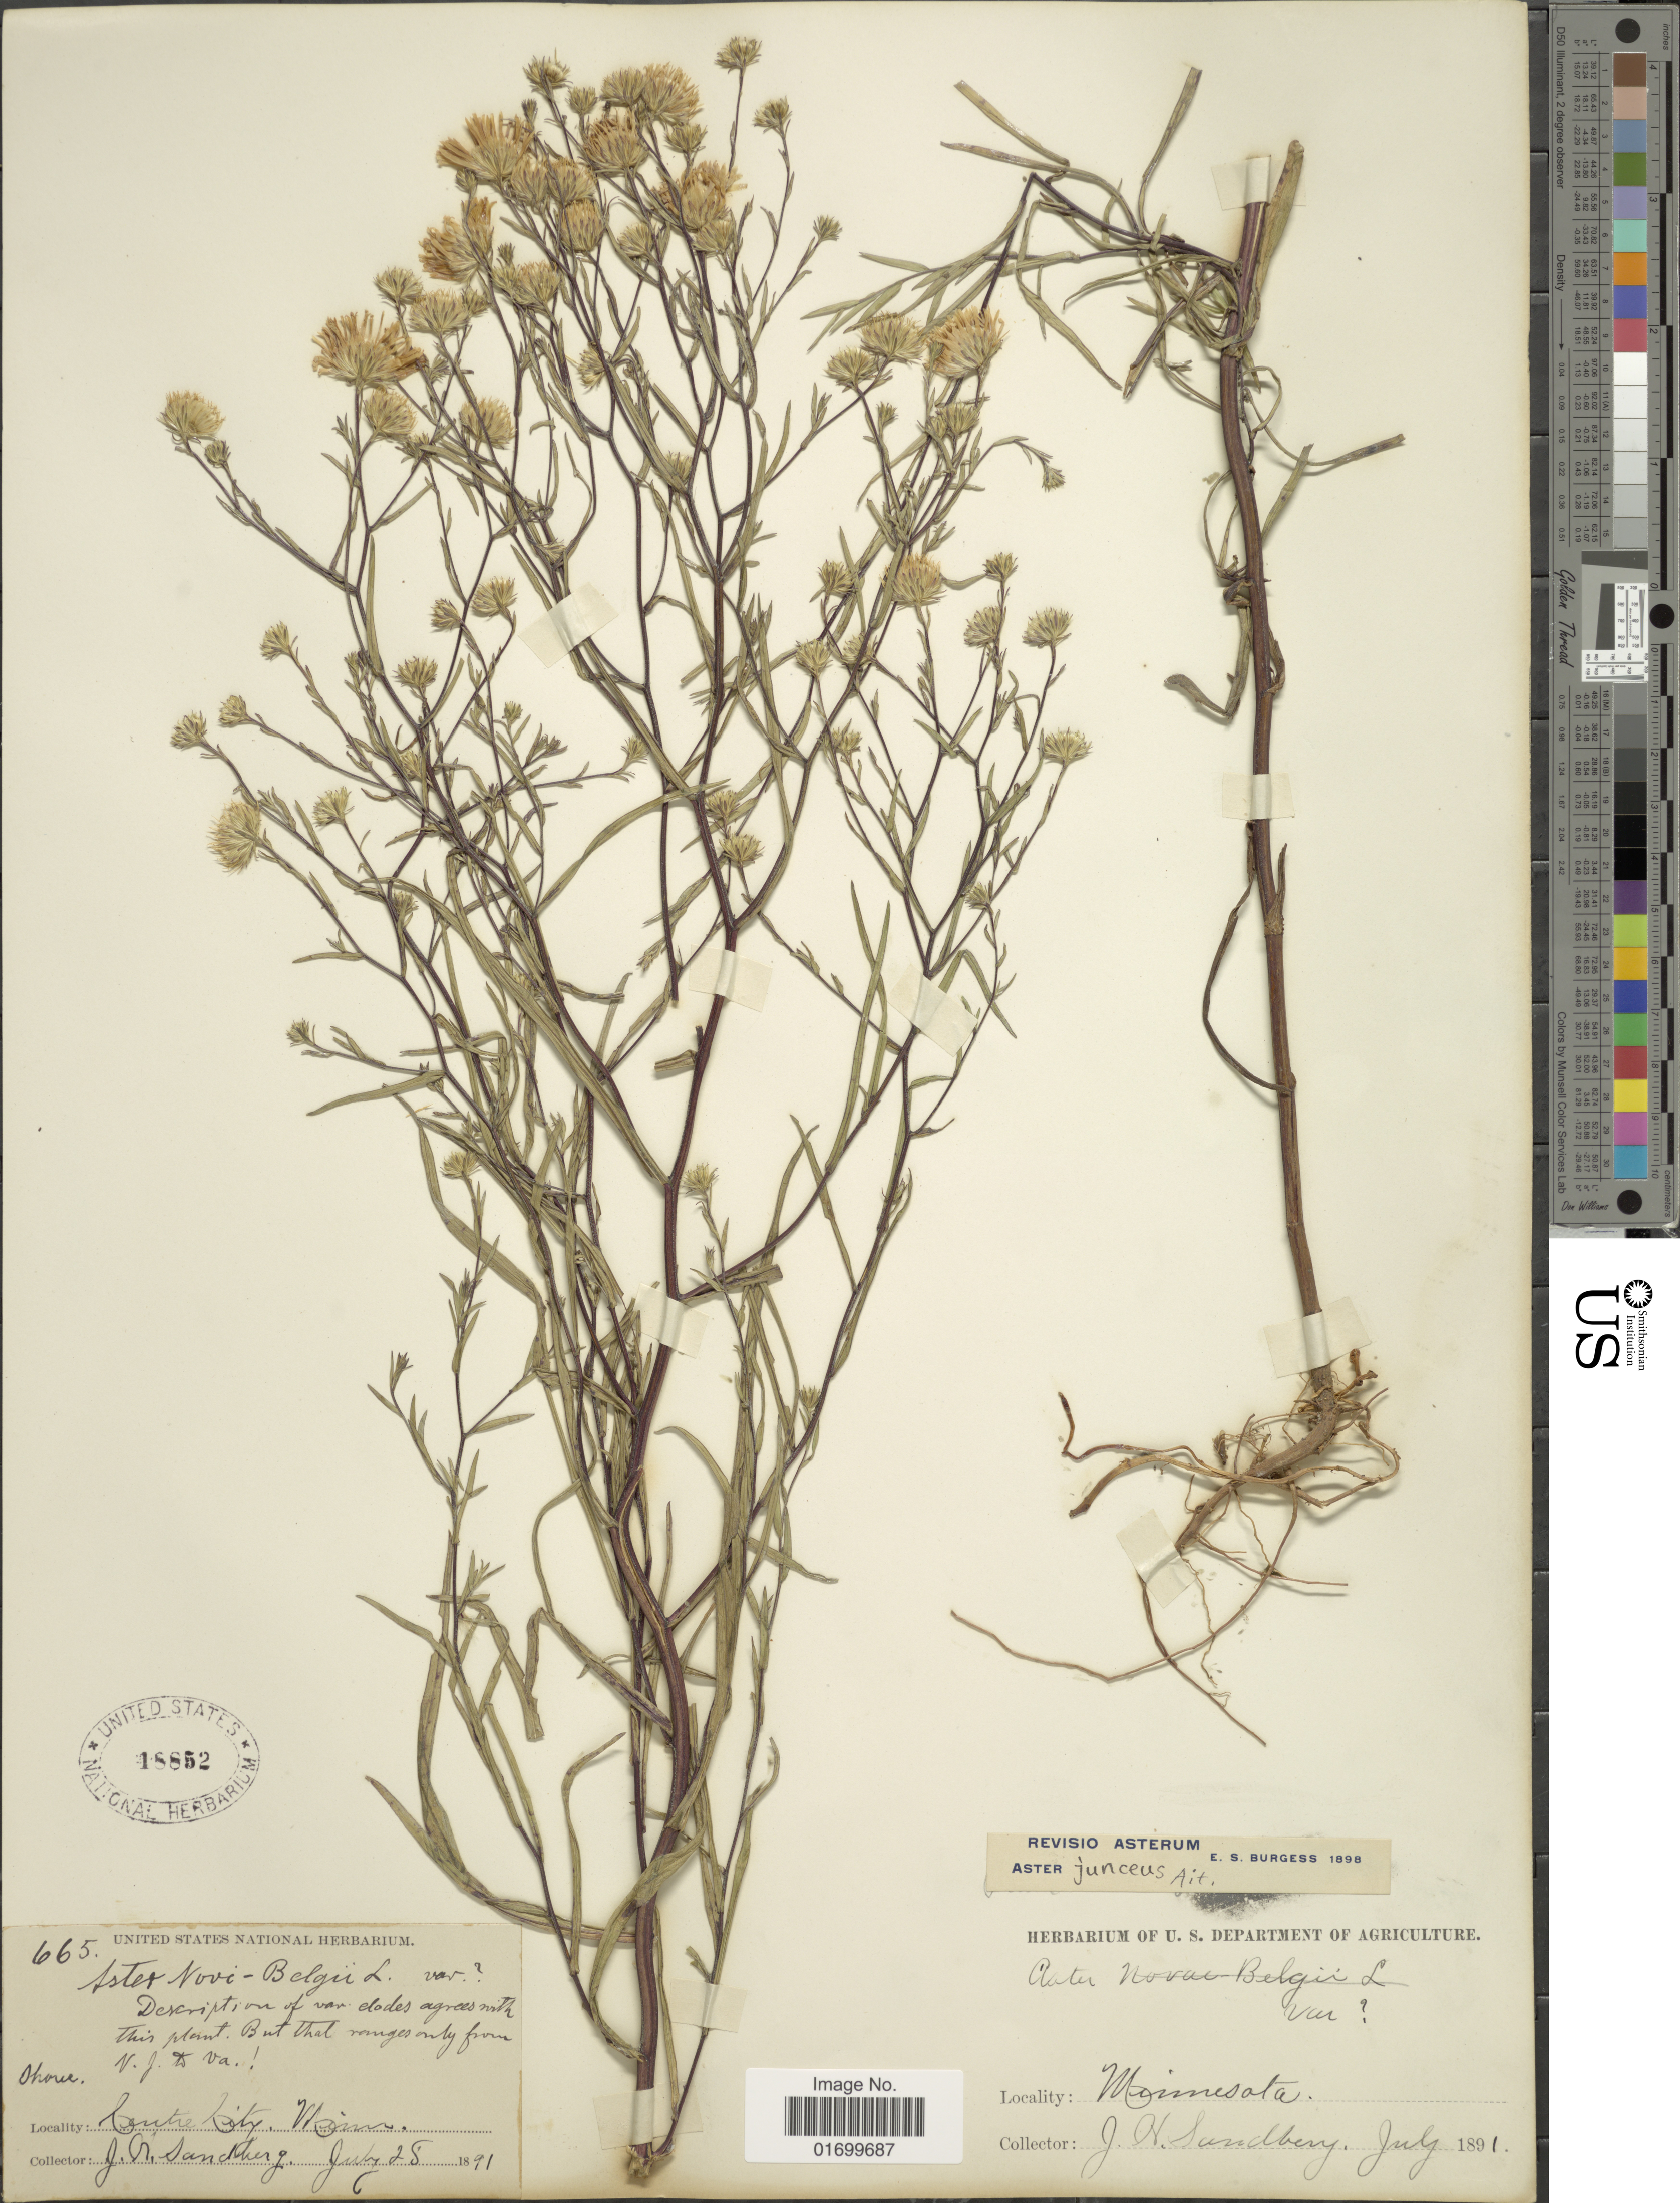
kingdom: Plantae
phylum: Tracheophyta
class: Magnoliopsida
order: Asterales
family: Asteraceae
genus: Symphyotrichum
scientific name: Symphyotrichum boreale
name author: (Torr. & A. Gray) Á. Löve & D. Löve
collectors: J. H. Sandberg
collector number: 665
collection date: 1891-07-28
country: United States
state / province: Minnesota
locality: Centre City.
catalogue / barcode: US 48852